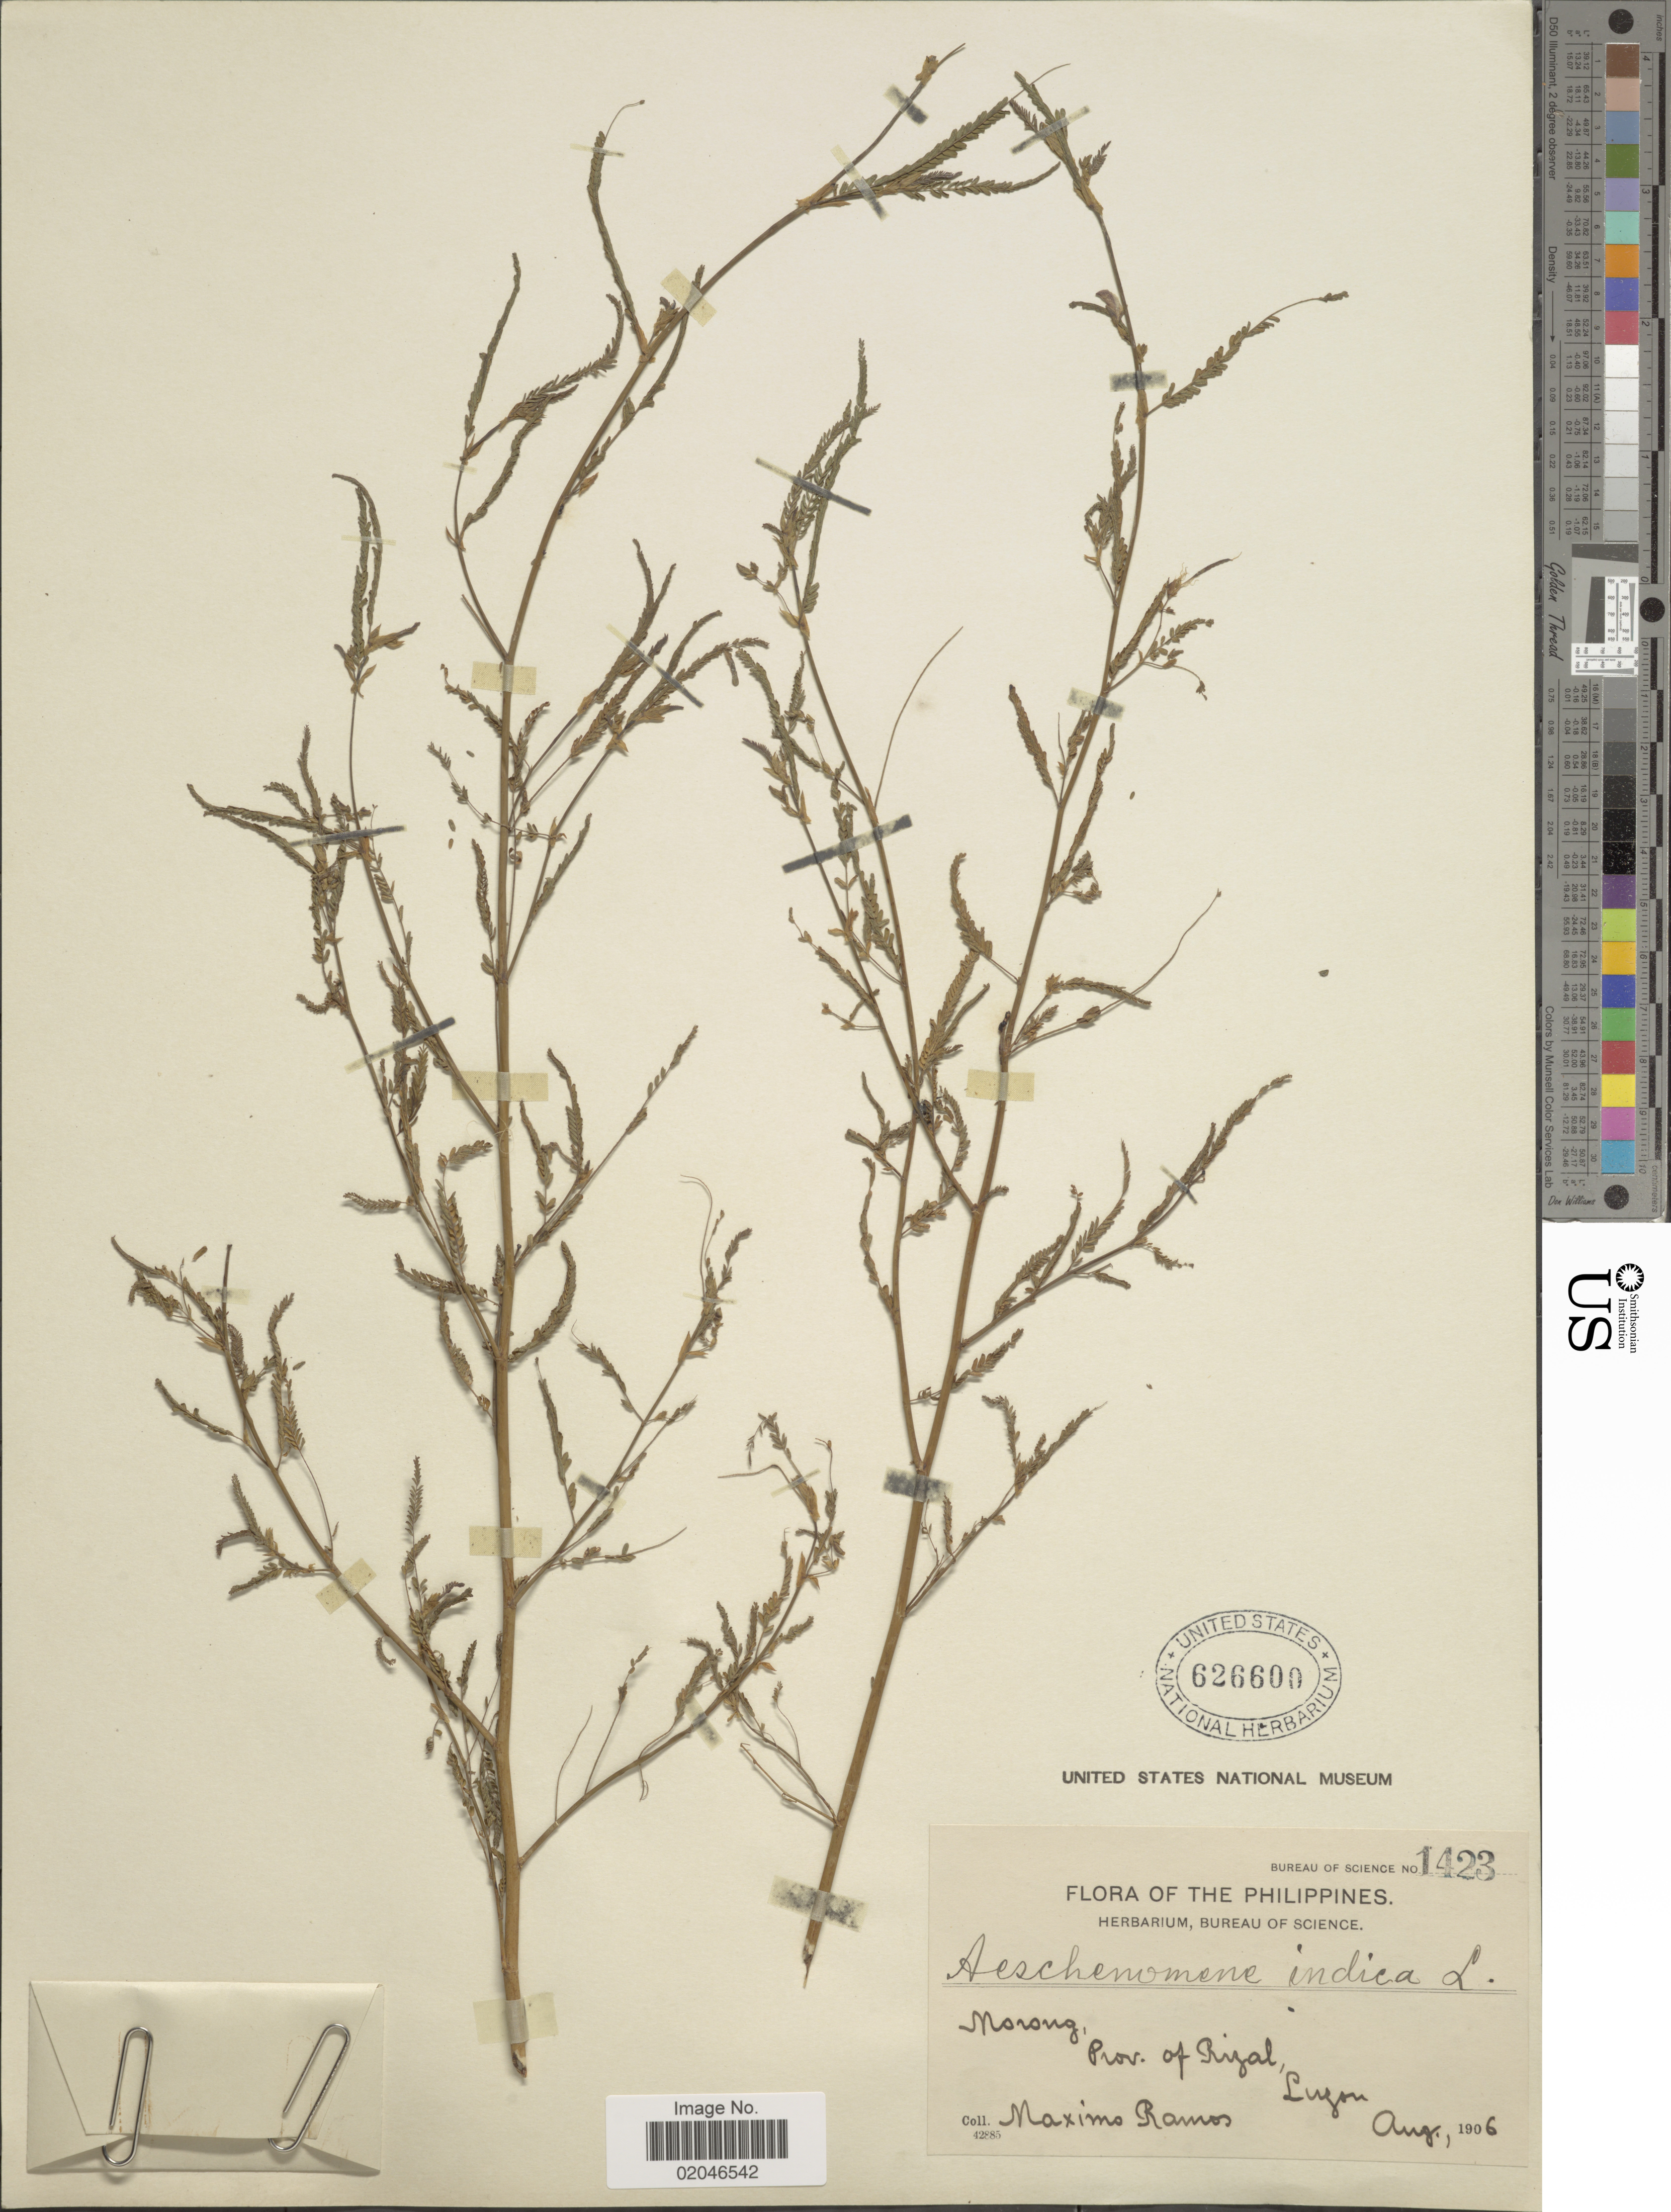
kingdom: Plantae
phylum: Tracheophyta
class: Magnoliopsida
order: Fabales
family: Fabaceae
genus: Aeschynomene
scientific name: Aeschynomene indica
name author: L.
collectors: M. Ramos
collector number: Bureau of Science 1423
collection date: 1906-08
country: Philippines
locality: Norong, prov. of Rizal, Luzon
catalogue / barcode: US 626600